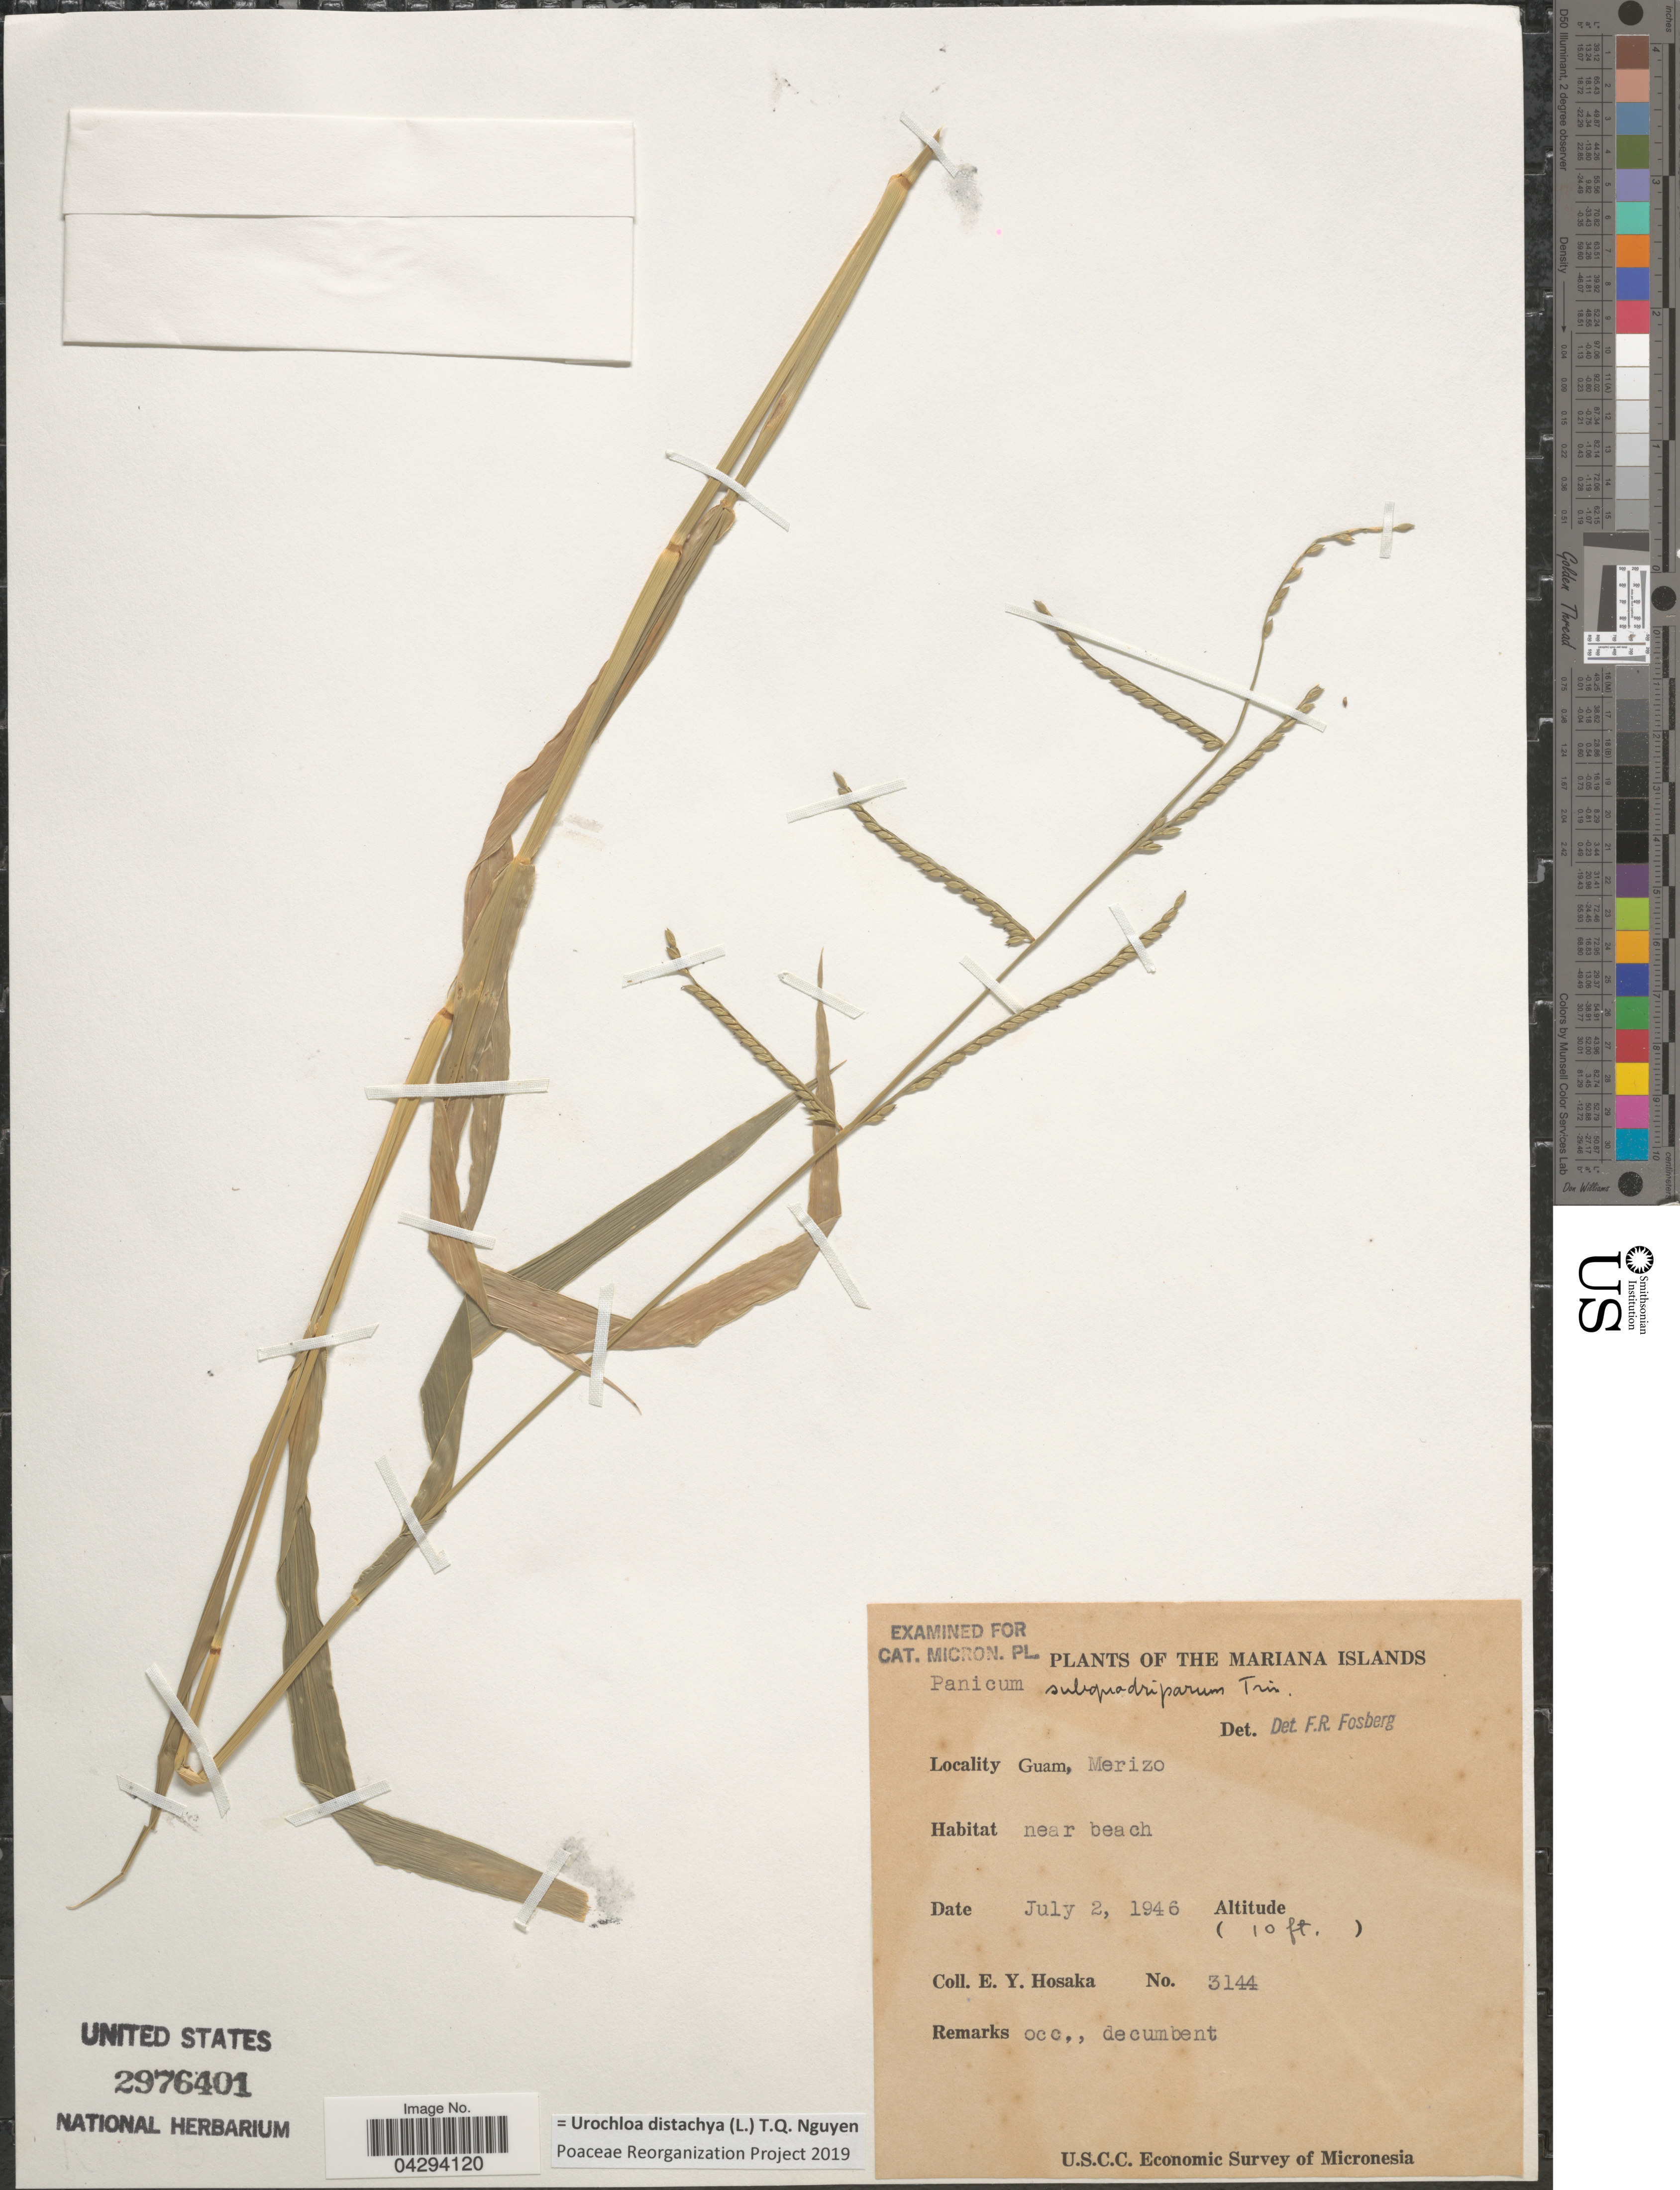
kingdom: Plantae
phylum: Tracheophyta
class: Liliopsida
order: Poales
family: Poaceae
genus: Urochloa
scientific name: Urochloa distachya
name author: (L.) T.Q. Nguyen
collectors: E. Y. Hosaka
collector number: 3144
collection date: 1946-07-02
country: Guam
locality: The Mariana Islands. Merizo. Near beach. U.S.C.C. Economic Survey of Micronesia.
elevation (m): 3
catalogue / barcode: US 2976401